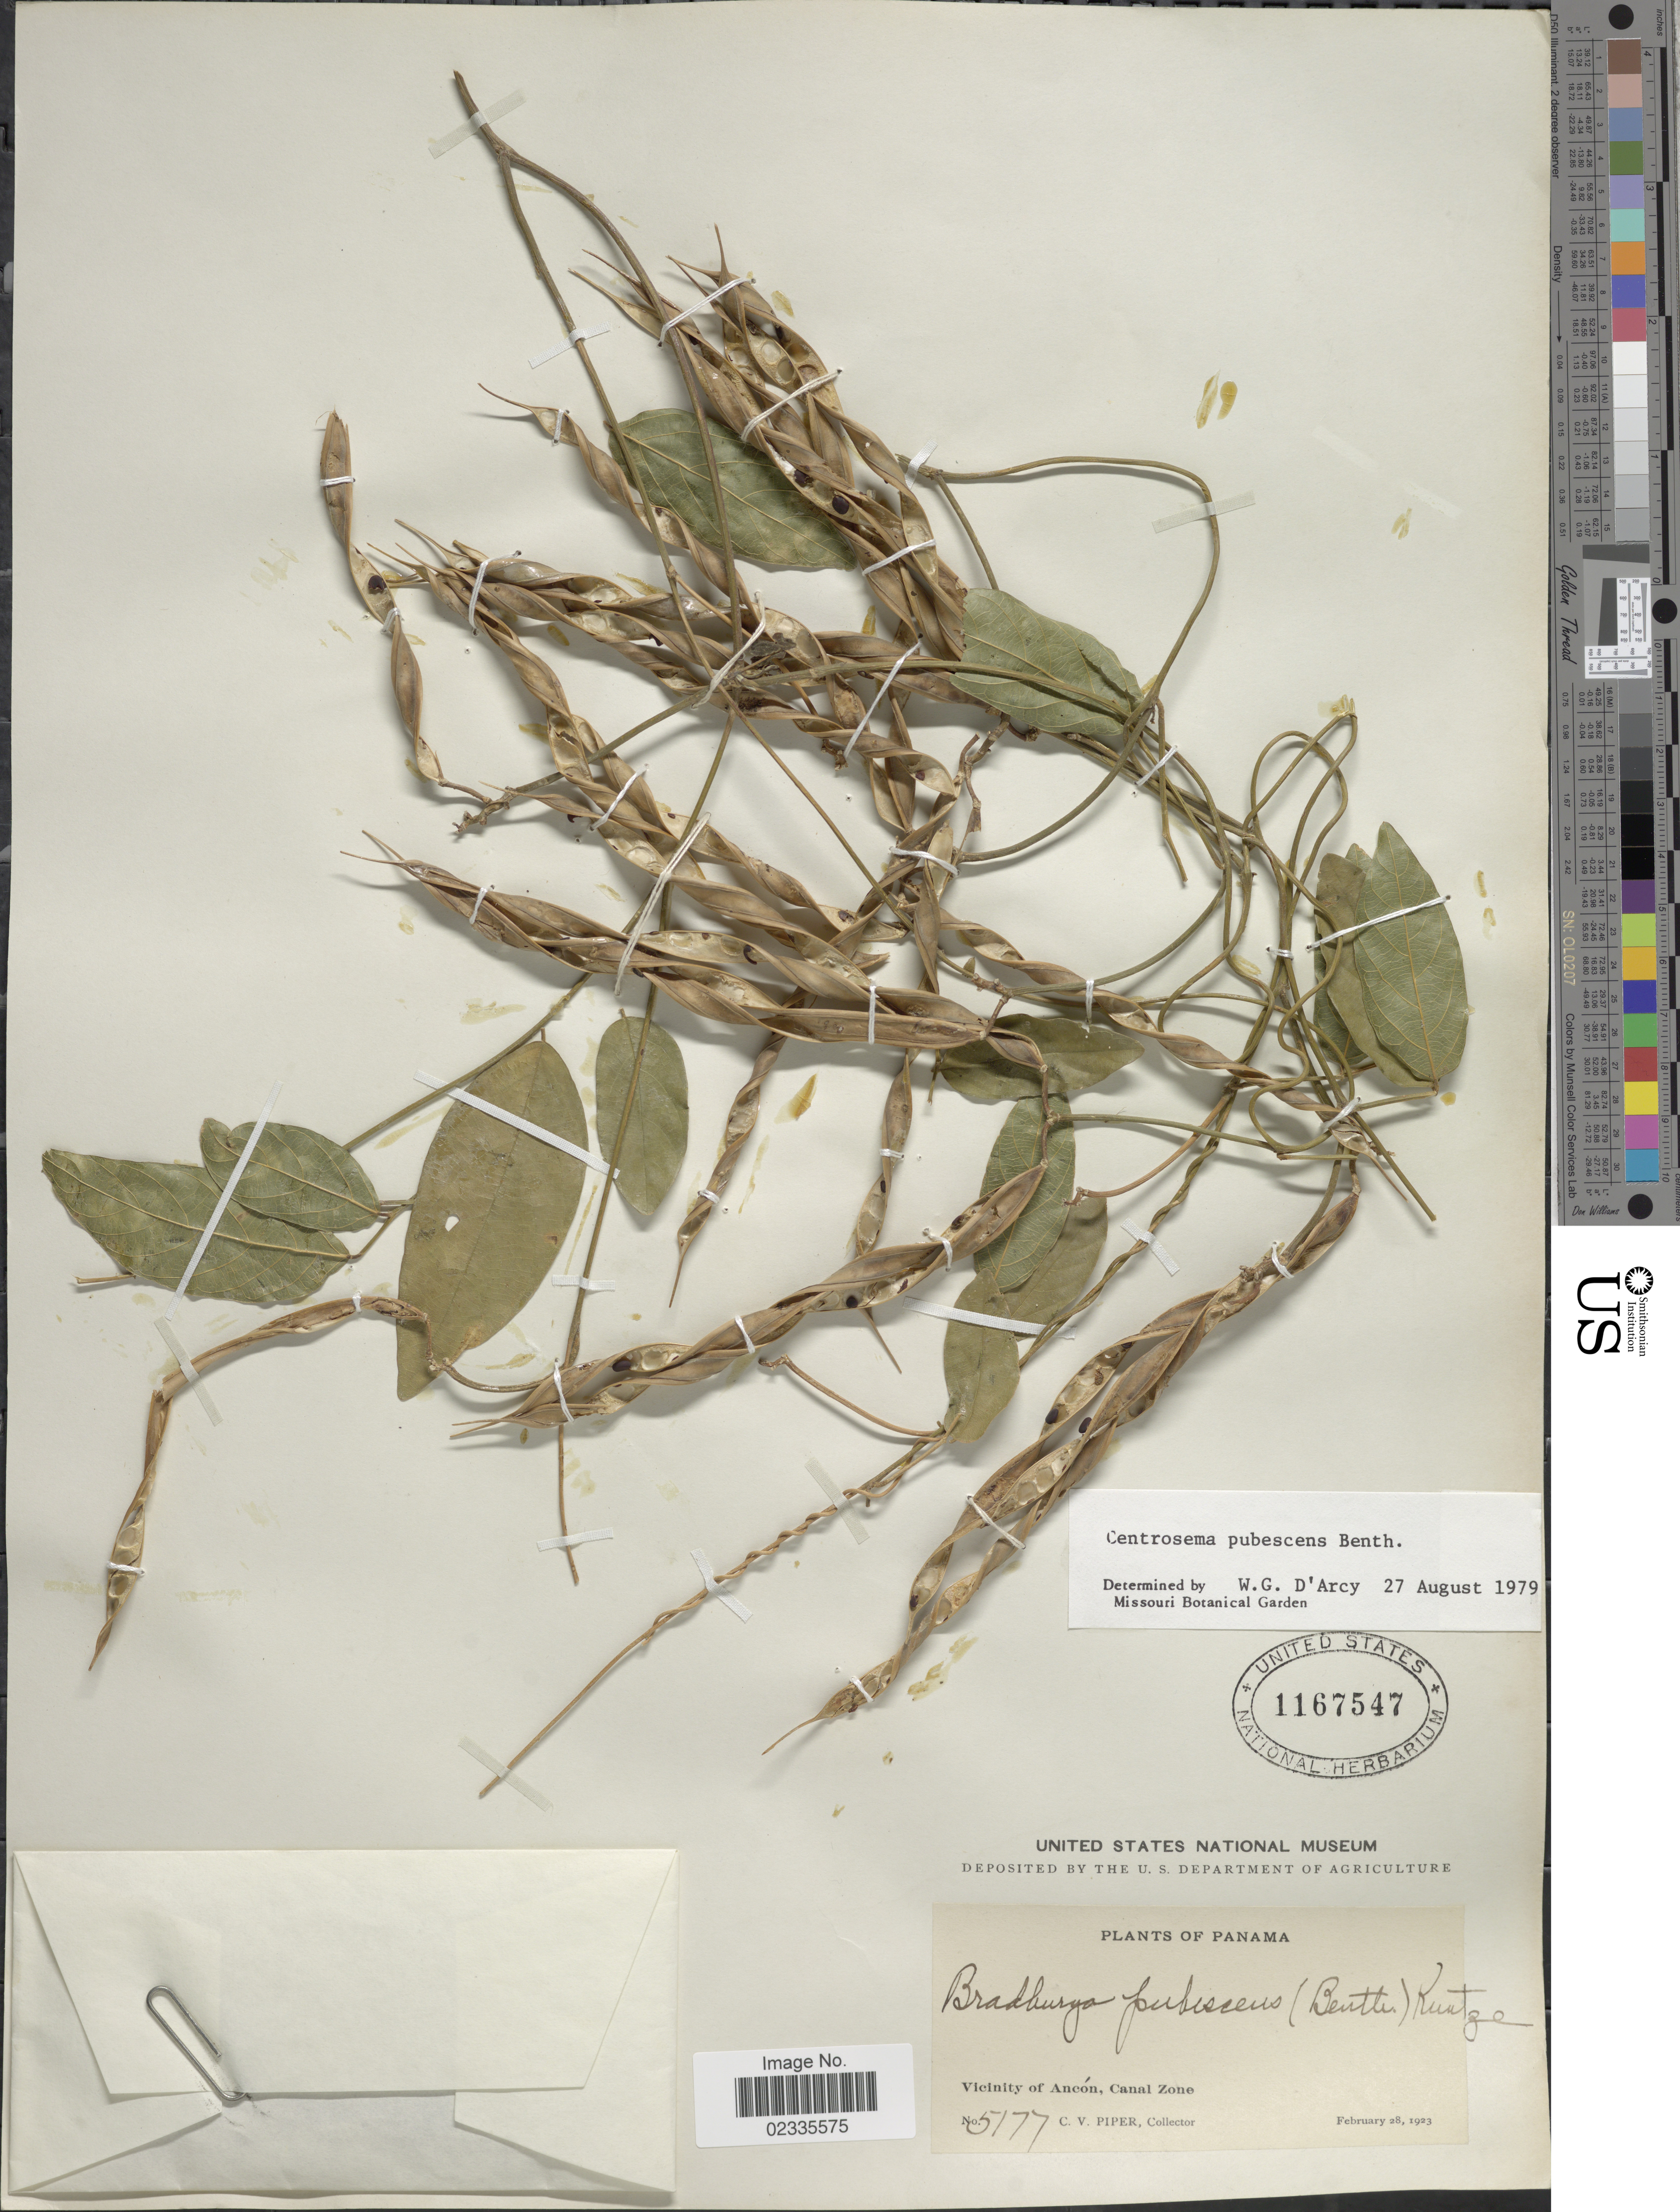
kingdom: Plantae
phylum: Tracheophyta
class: Magnoliopsida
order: Fabales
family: Fabaceae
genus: Centrosema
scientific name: Centrosema pubescens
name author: Benth.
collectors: C. V. Piper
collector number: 5177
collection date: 1923-02-28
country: Panama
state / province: Colón / Panamá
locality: Vicinity of Ancon, Canal Zone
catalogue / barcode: US 1167547